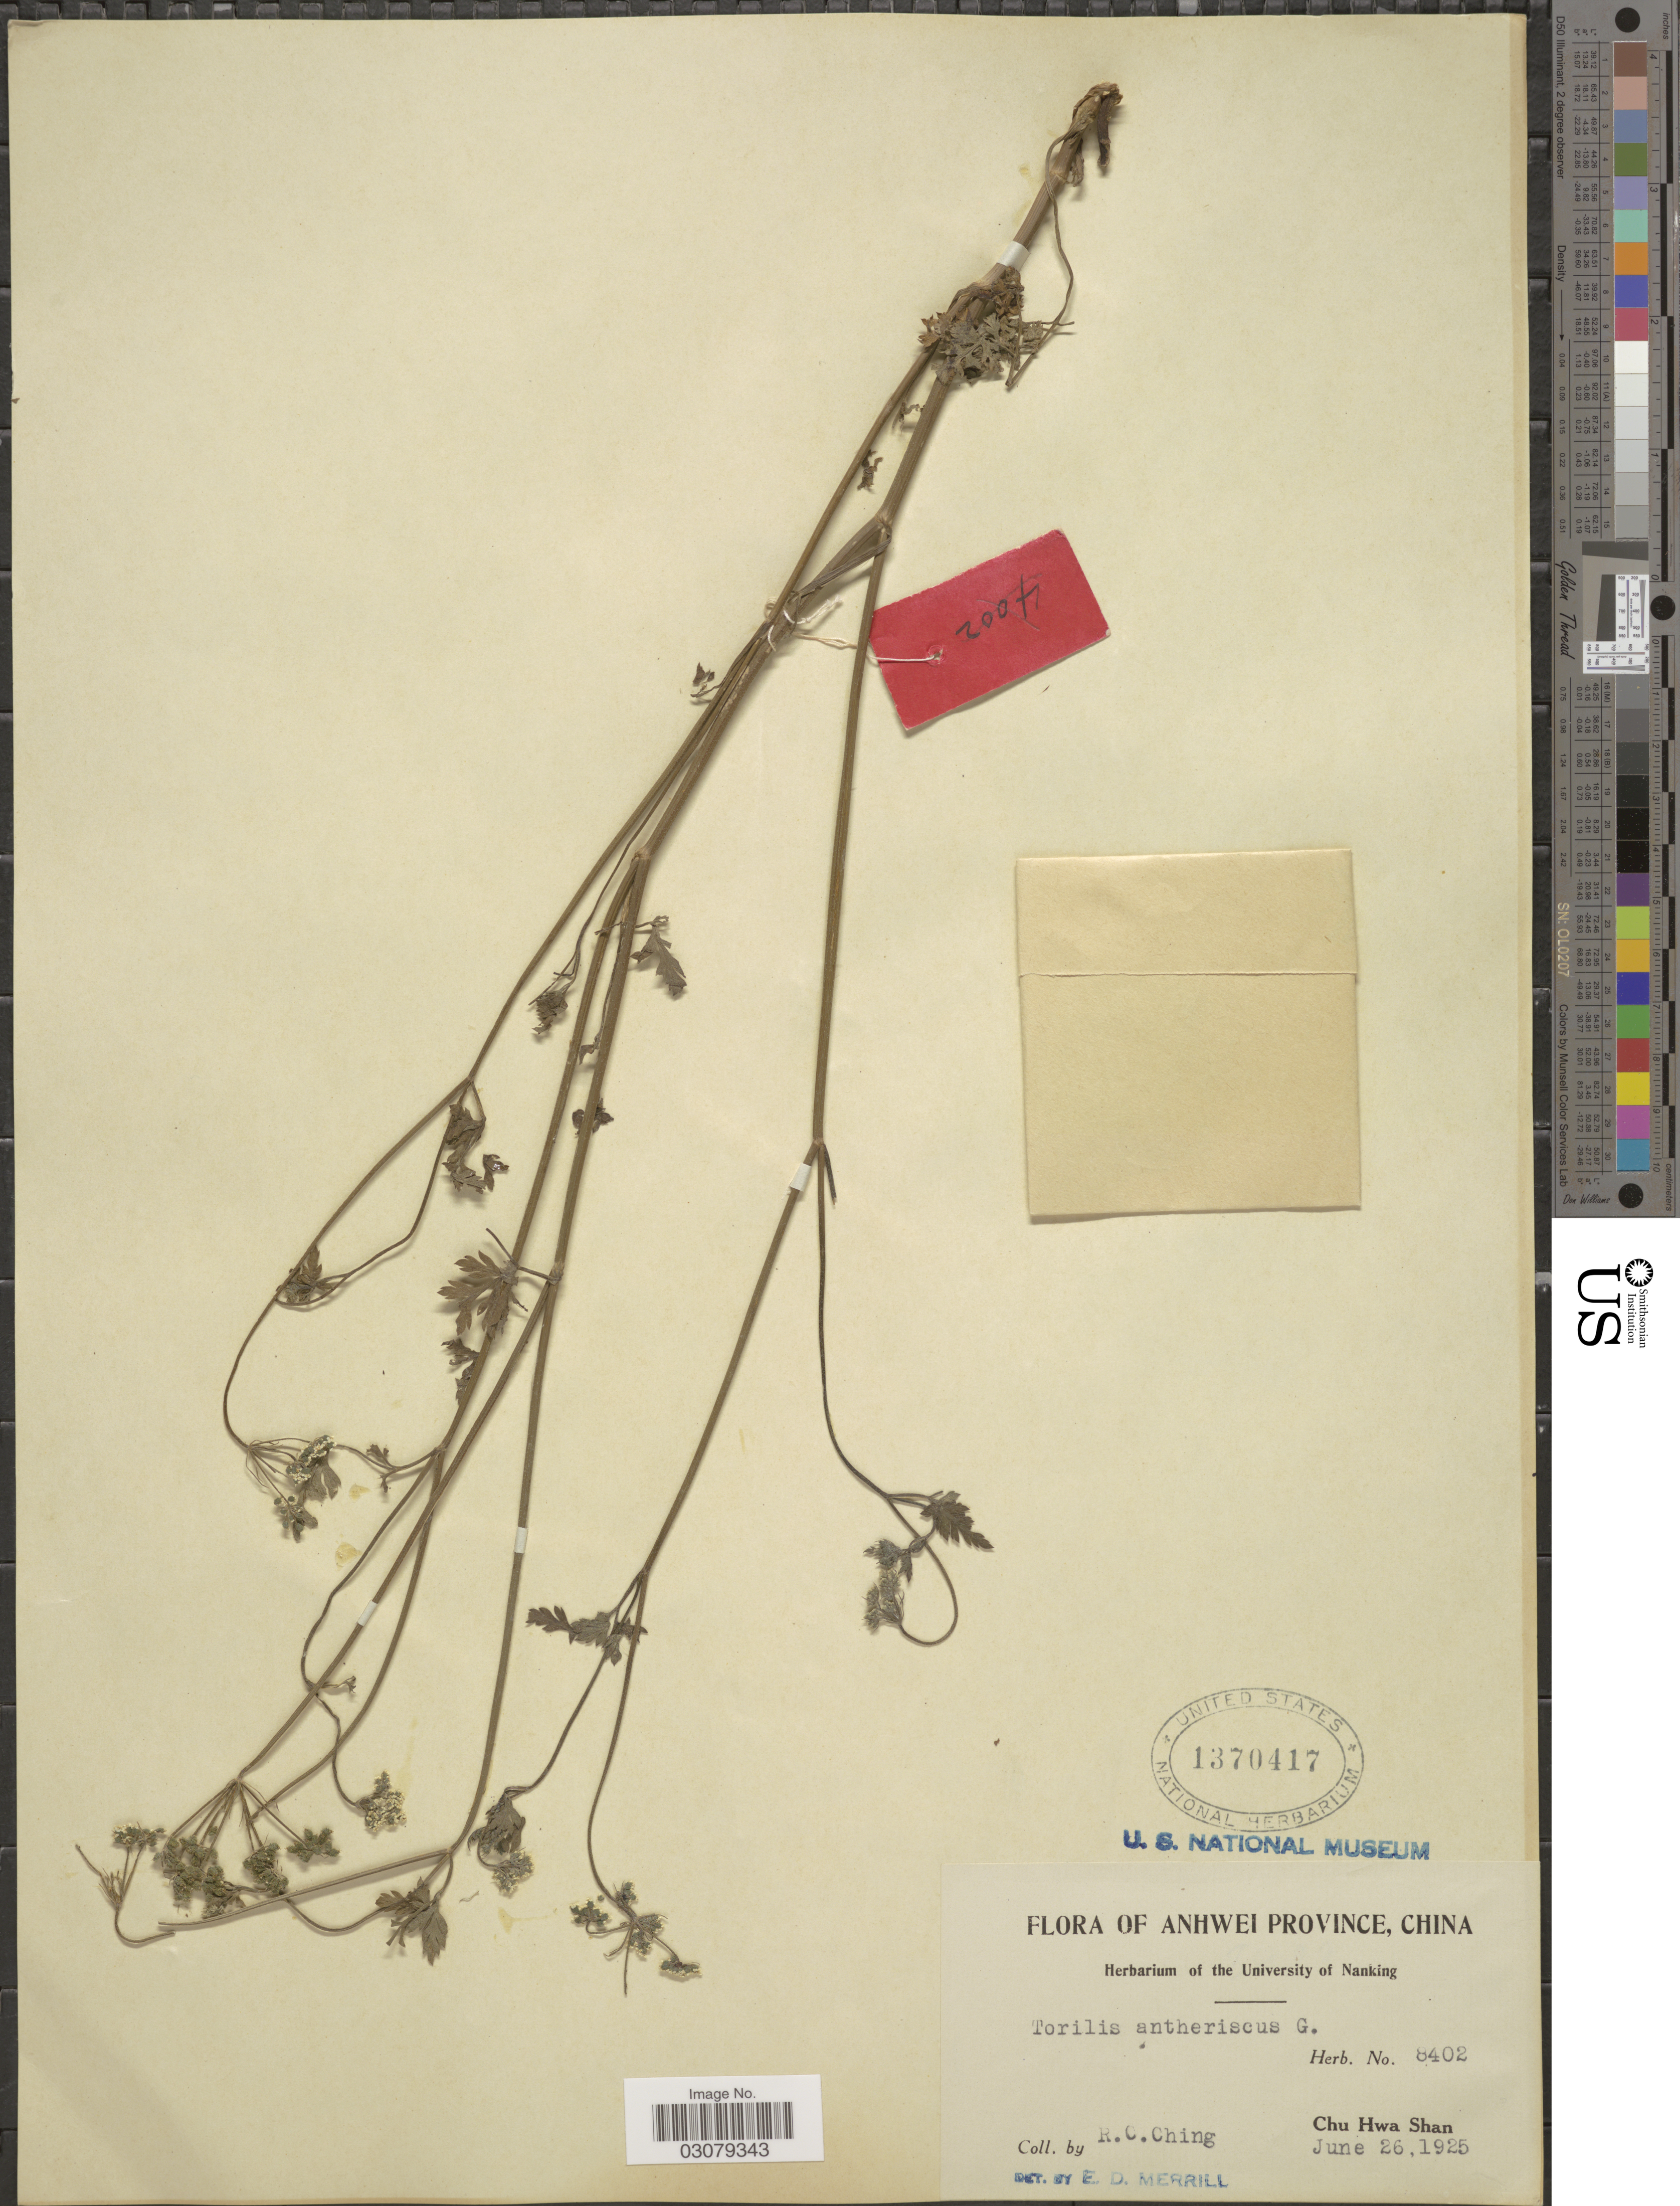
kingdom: Plantae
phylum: Tracheophyta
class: Magnoliopsida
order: Apiales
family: Apiaceae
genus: Torilis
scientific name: Torilis japonica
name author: (Houtt.) DC.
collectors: R. C. Ching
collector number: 8402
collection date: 1925-06-26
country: China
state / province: Anhui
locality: Anhwei Province. Chu Hwa Shan.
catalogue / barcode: US 1370417